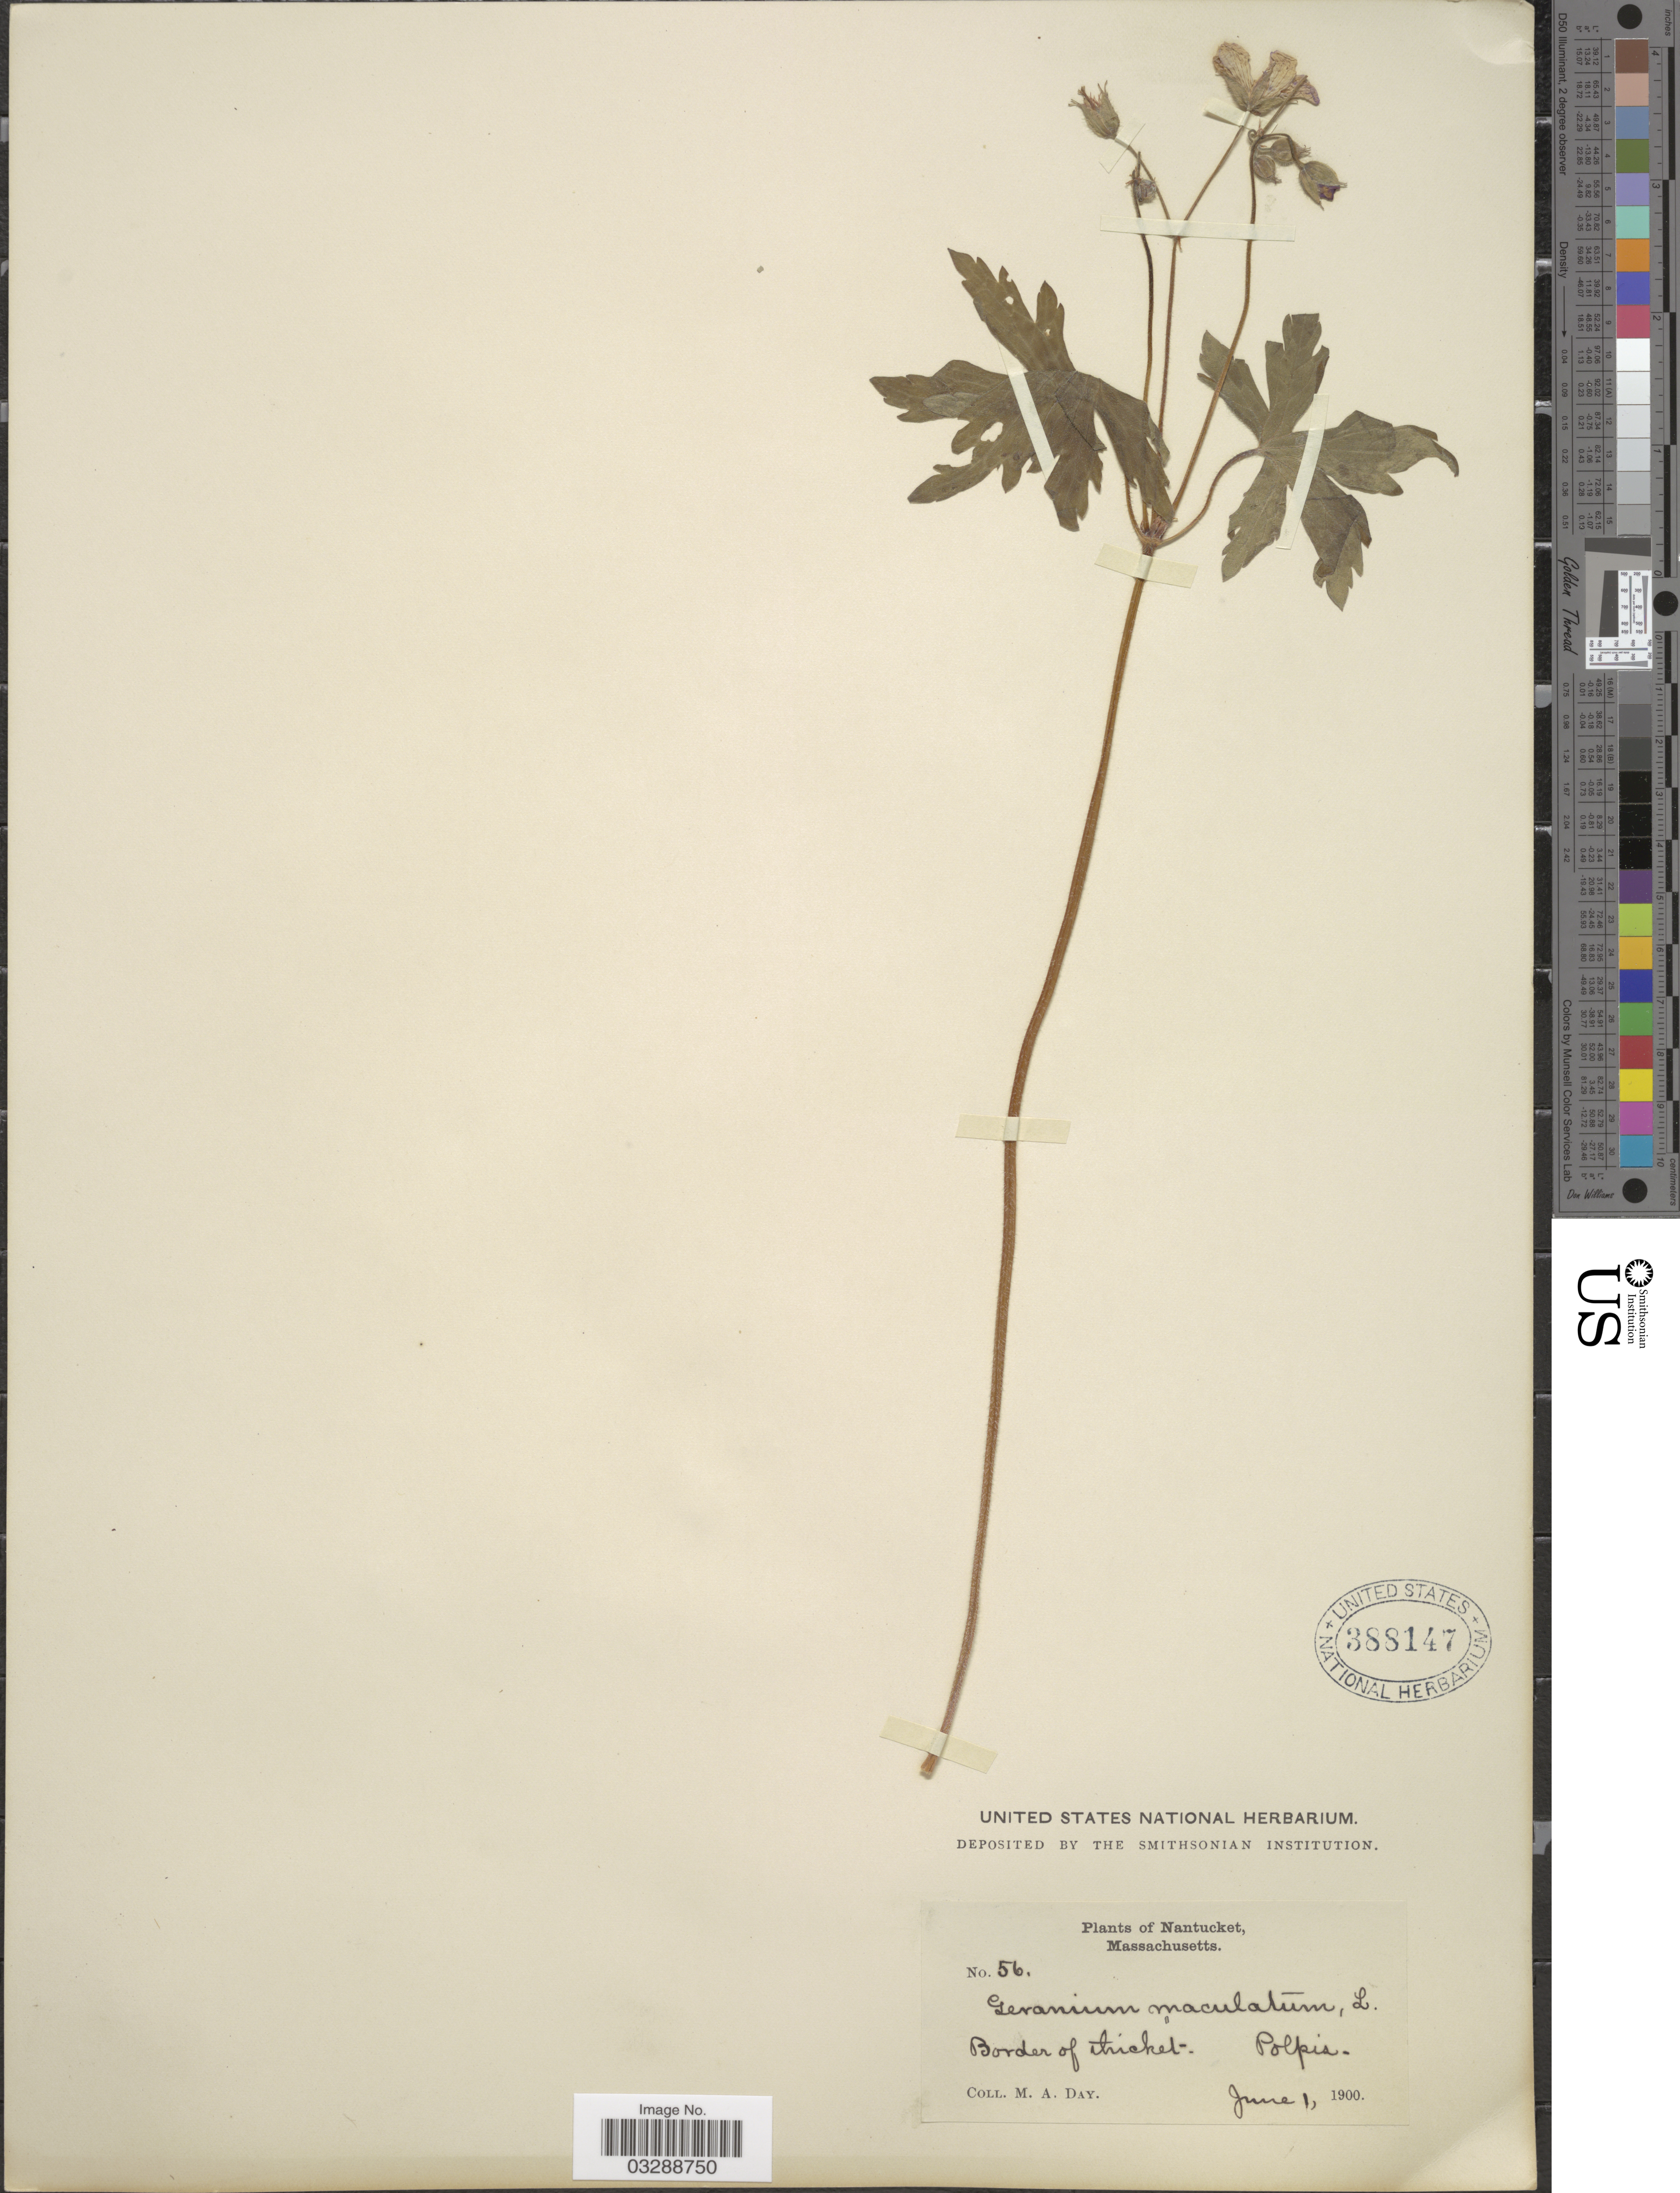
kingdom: Plantae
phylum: Tracheophyta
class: Magnoliopsida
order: Geraniales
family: Geraniaceae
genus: Geranium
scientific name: Geranium maculatum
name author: L.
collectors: M. Day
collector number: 56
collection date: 1900-06-01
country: United States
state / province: Massachusetts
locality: Nantucket, Border of thicket. Polpis.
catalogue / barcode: US 388147